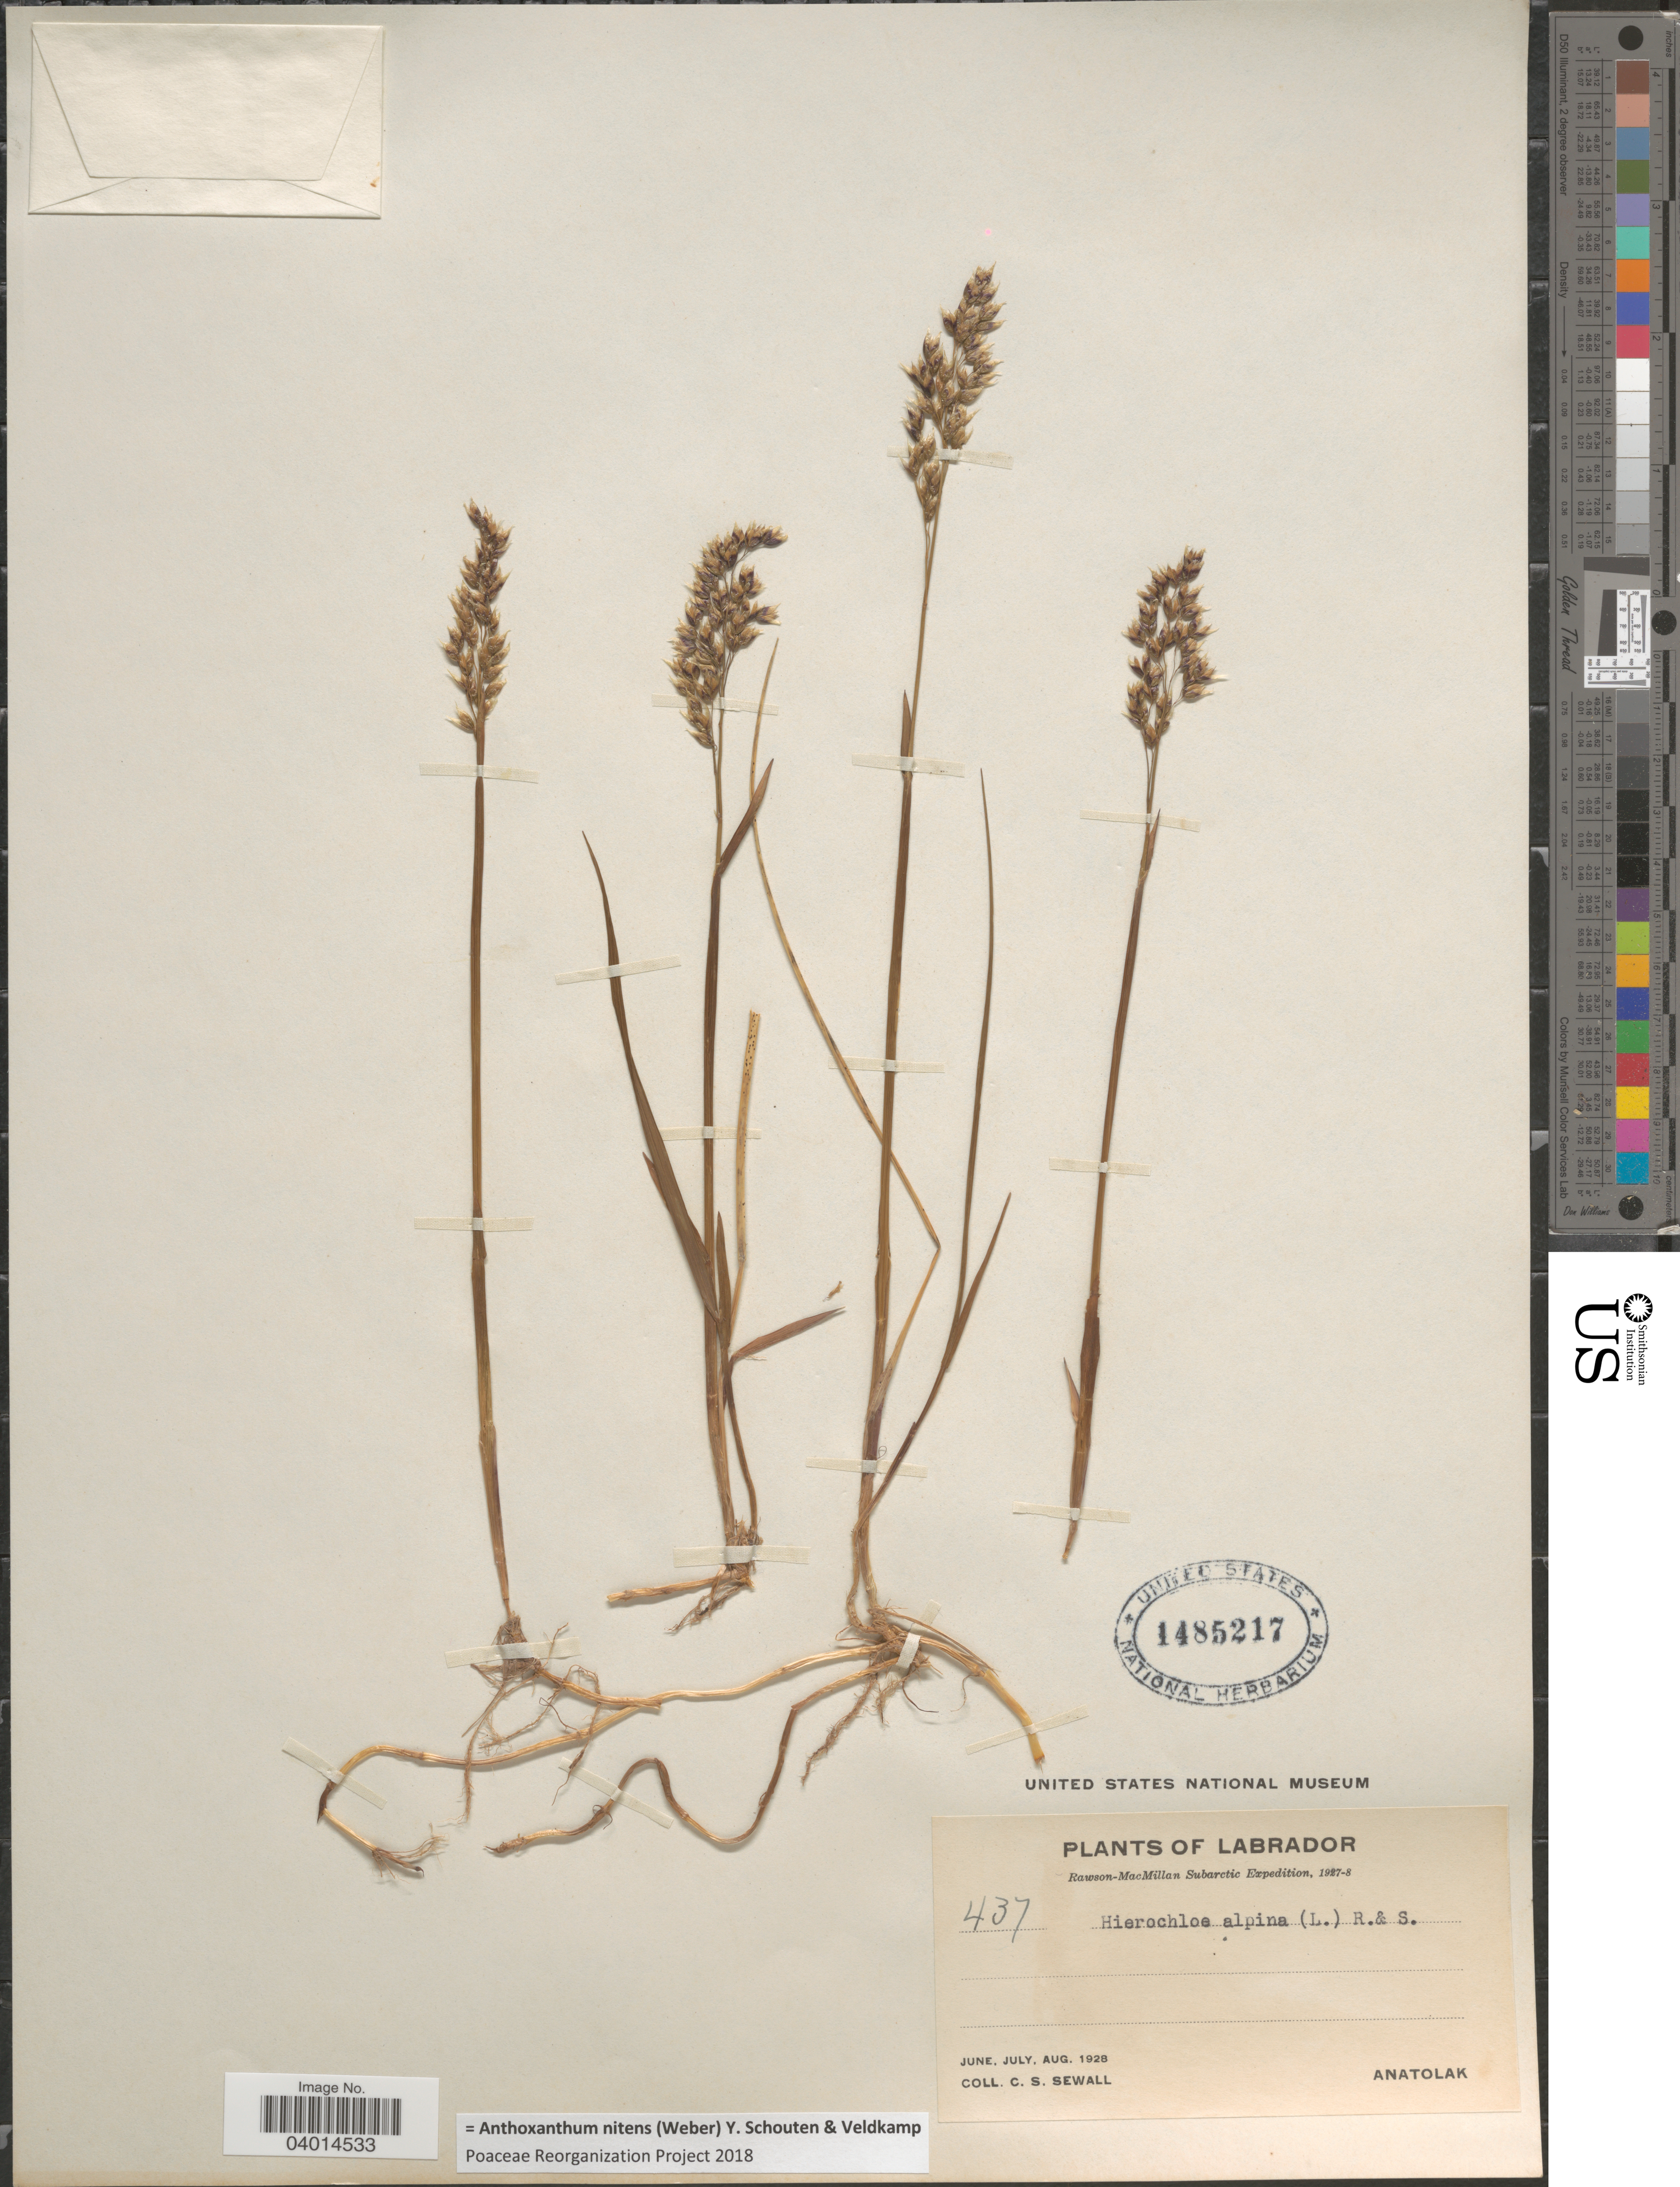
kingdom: Plantae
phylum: Tracheophyta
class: Liliopsida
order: Poales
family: Poaceae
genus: Anthoxanthum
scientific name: Anthoxanthum nitens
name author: (G.H. Weber) R.T.A. Schouten & Veldkamp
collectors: C. Sewall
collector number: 437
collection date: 1928-06/1928-08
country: Canada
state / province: Newfoundland and Labrador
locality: Labrador. Anatolak.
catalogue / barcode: US 1485217